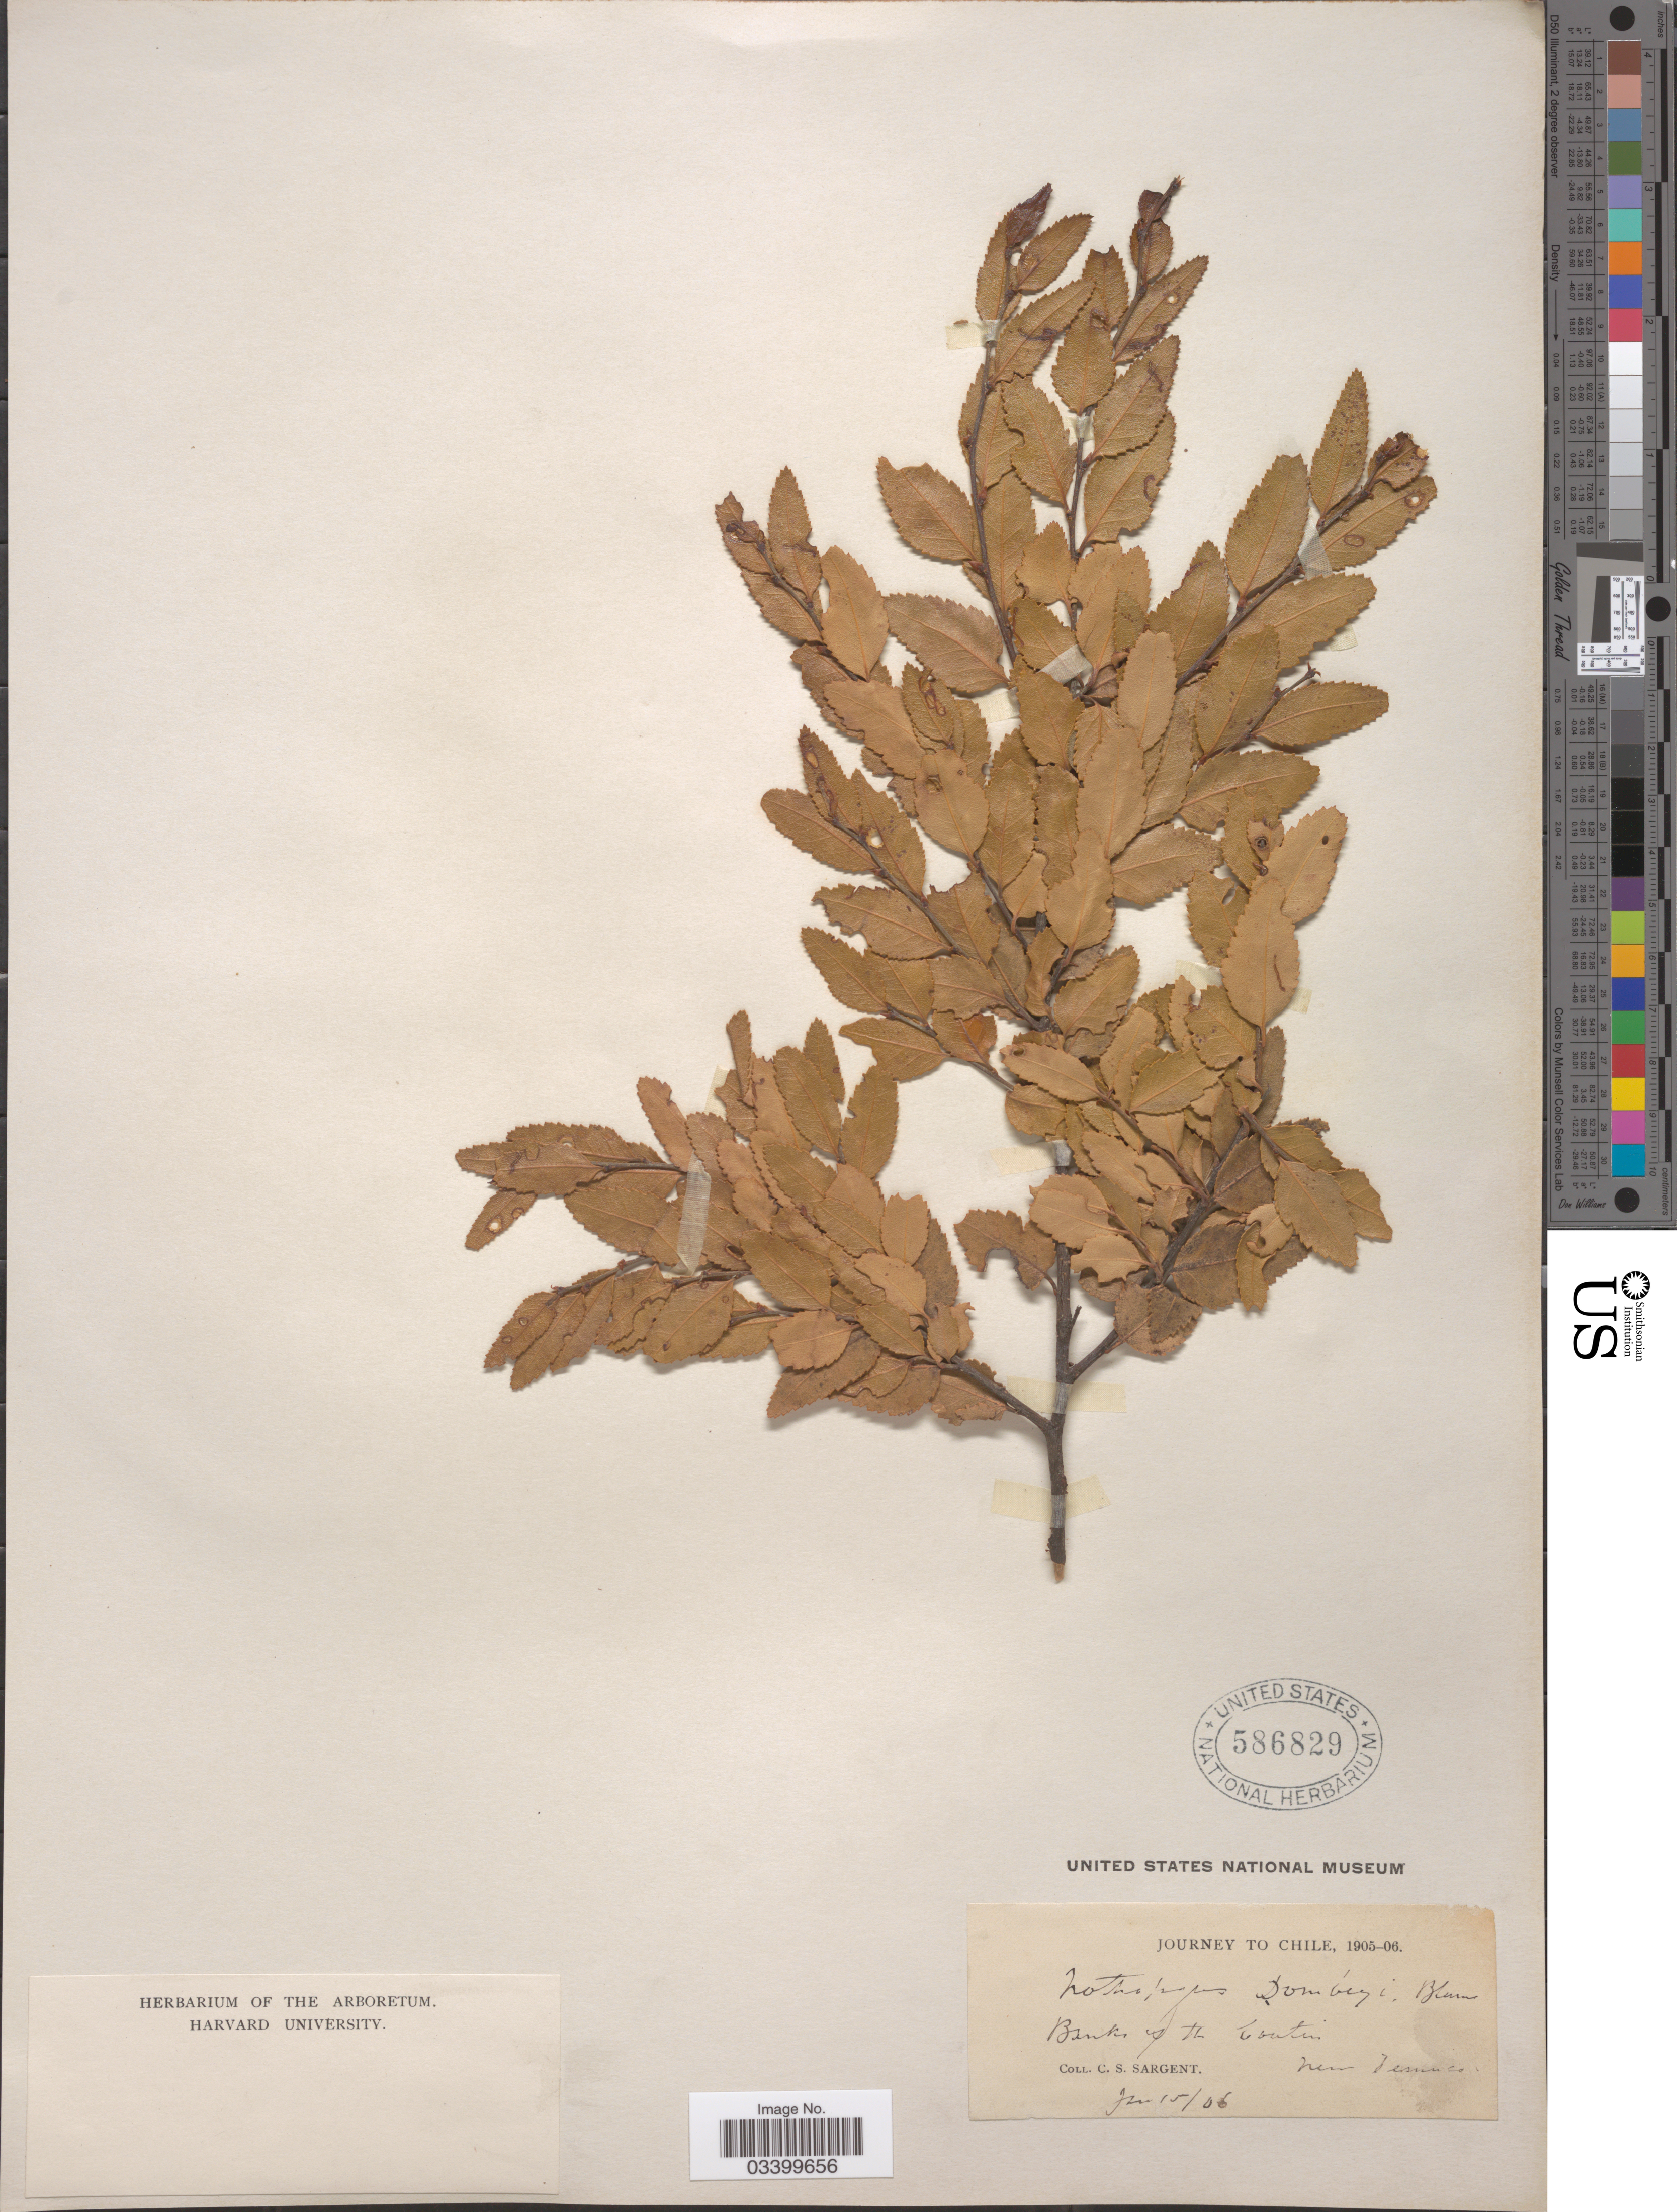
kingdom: Plantae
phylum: Tracheophyta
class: Magnoliopsida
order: Fagales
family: Nothofagaceae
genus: Nothofagus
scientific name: Nothofagus dombeyi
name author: (Mirb.) Oerst.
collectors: C. S. Sargent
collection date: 1906-01-15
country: Chile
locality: Banks of the Cautin, near Temuco.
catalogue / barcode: US 586829